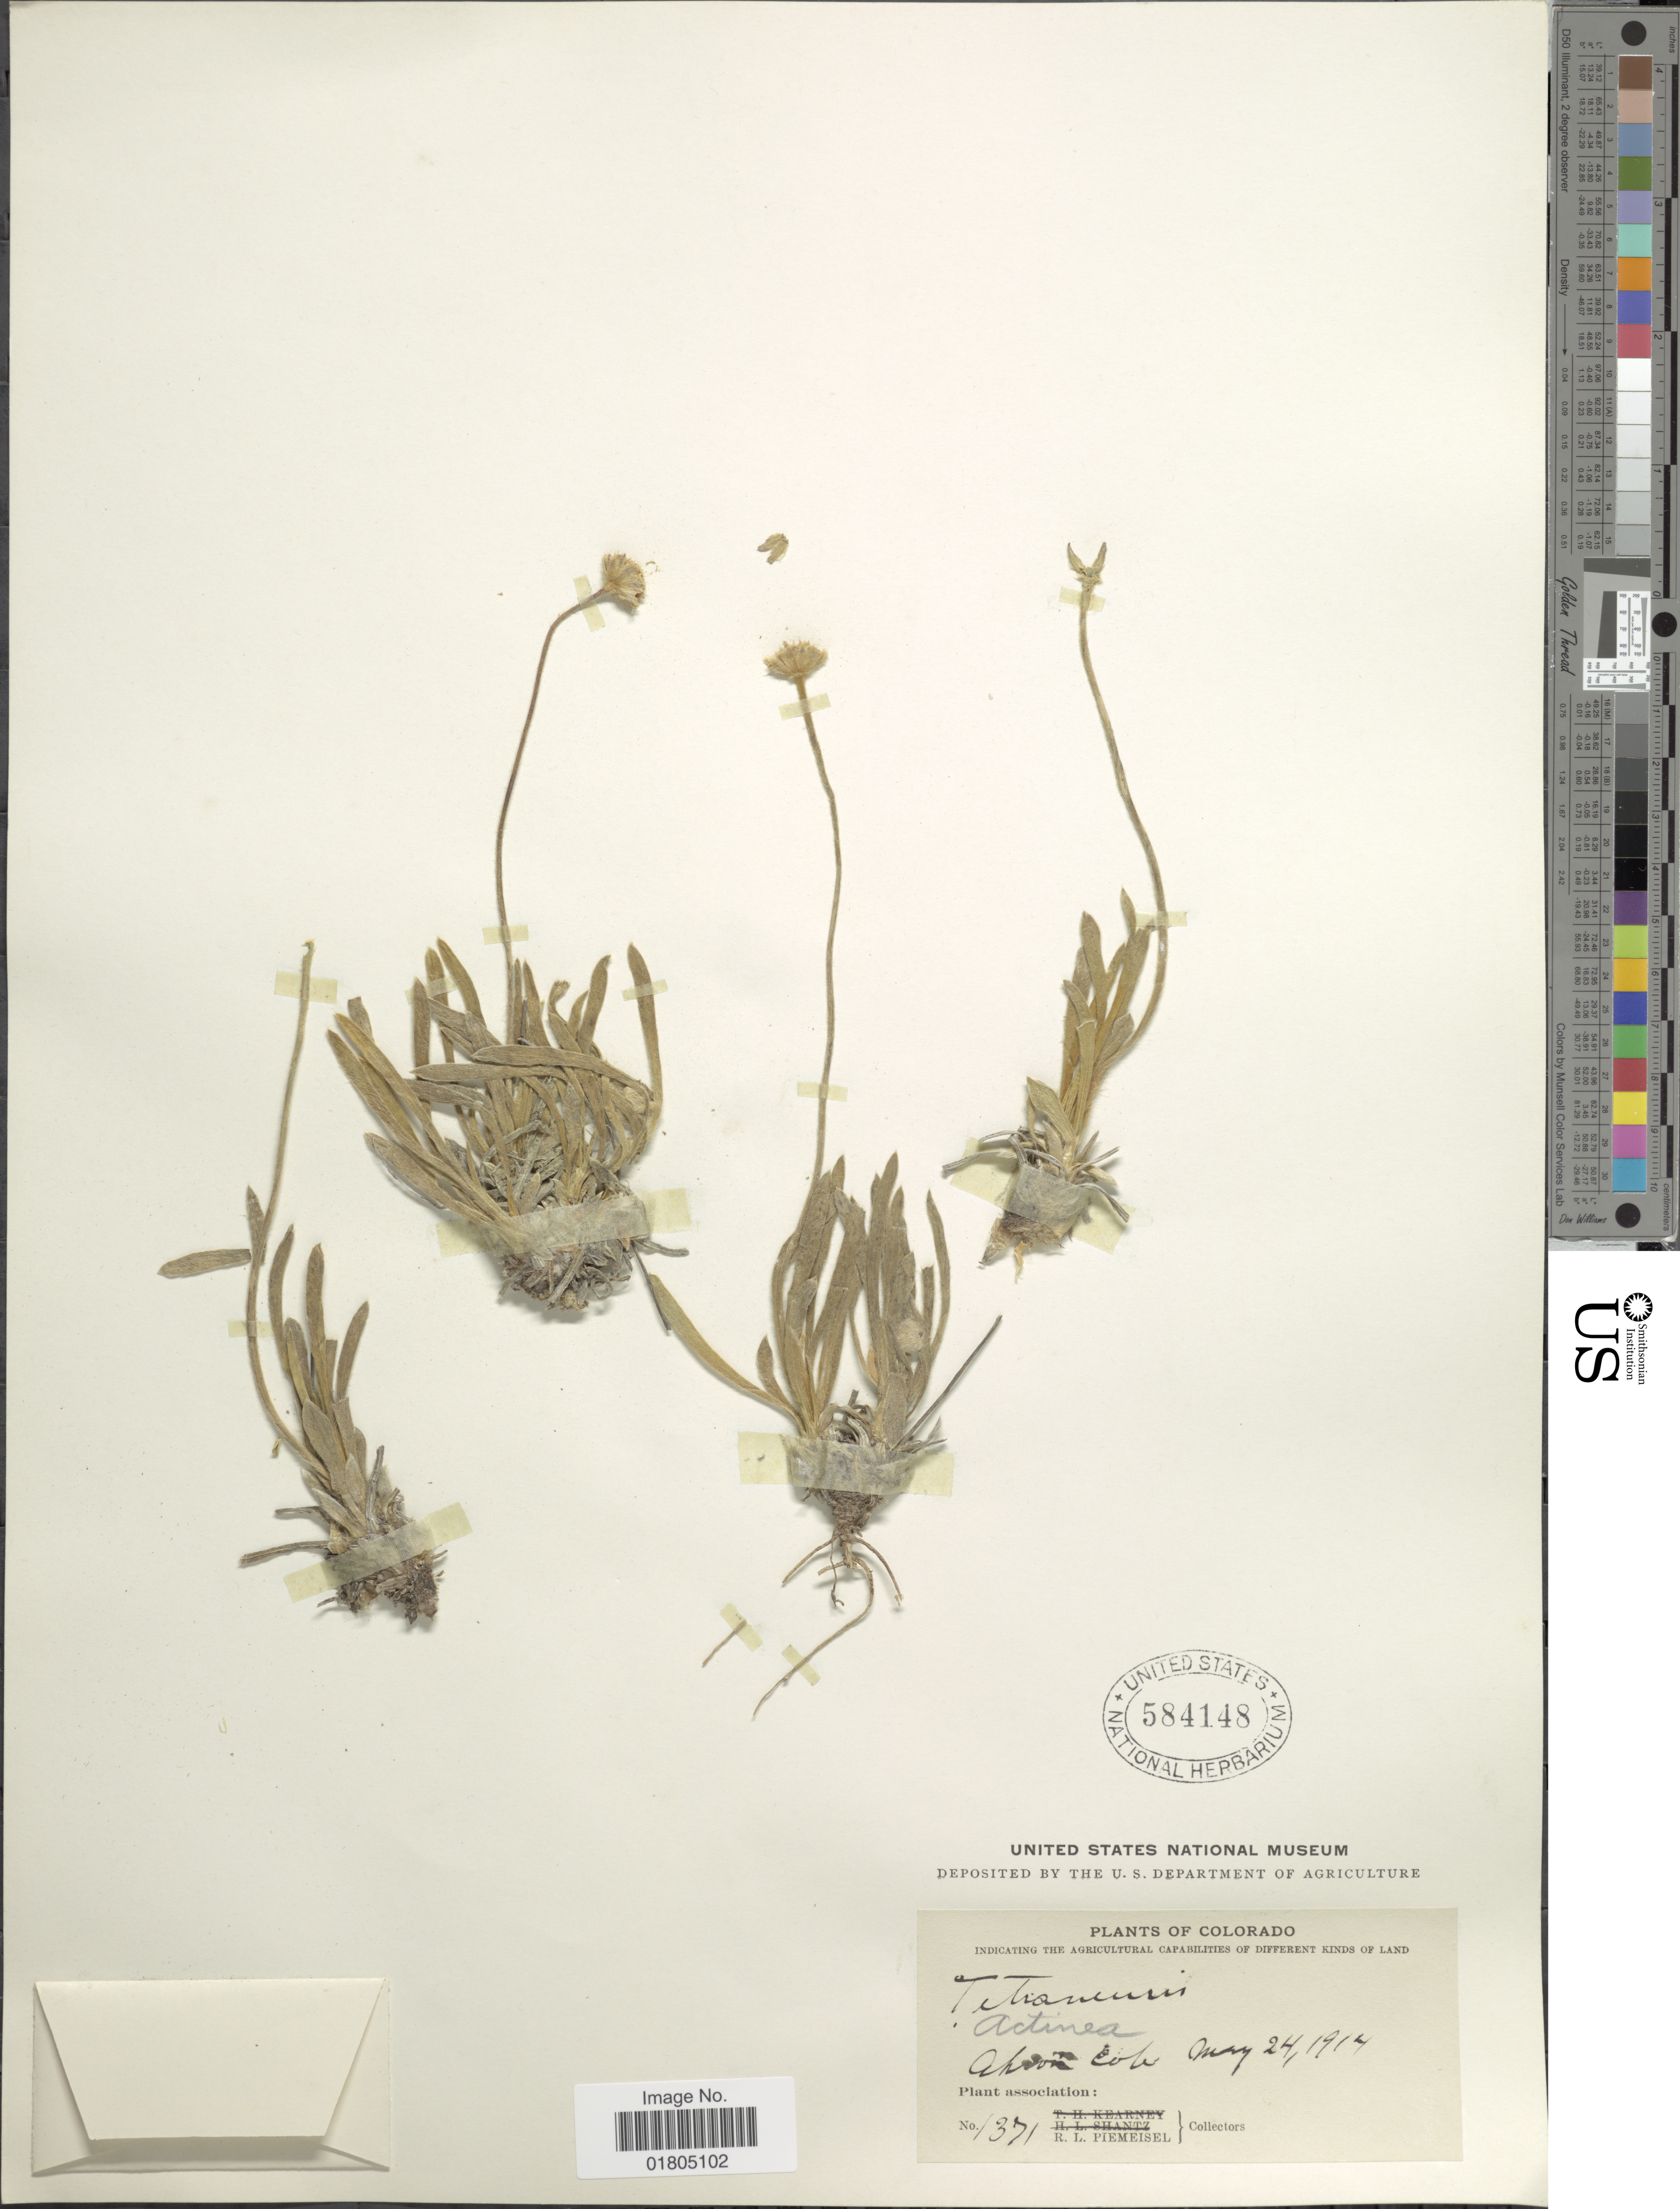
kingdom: Plantae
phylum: Tracheophyta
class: Magnoliopsida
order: Asterales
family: Asteraceae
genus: Actinea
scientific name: Actinea acaulis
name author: (Pursh) Spreng.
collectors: R. L. Piemeisel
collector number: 1371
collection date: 1914-05-24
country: United States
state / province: Colorado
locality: Akron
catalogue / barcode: US 584148